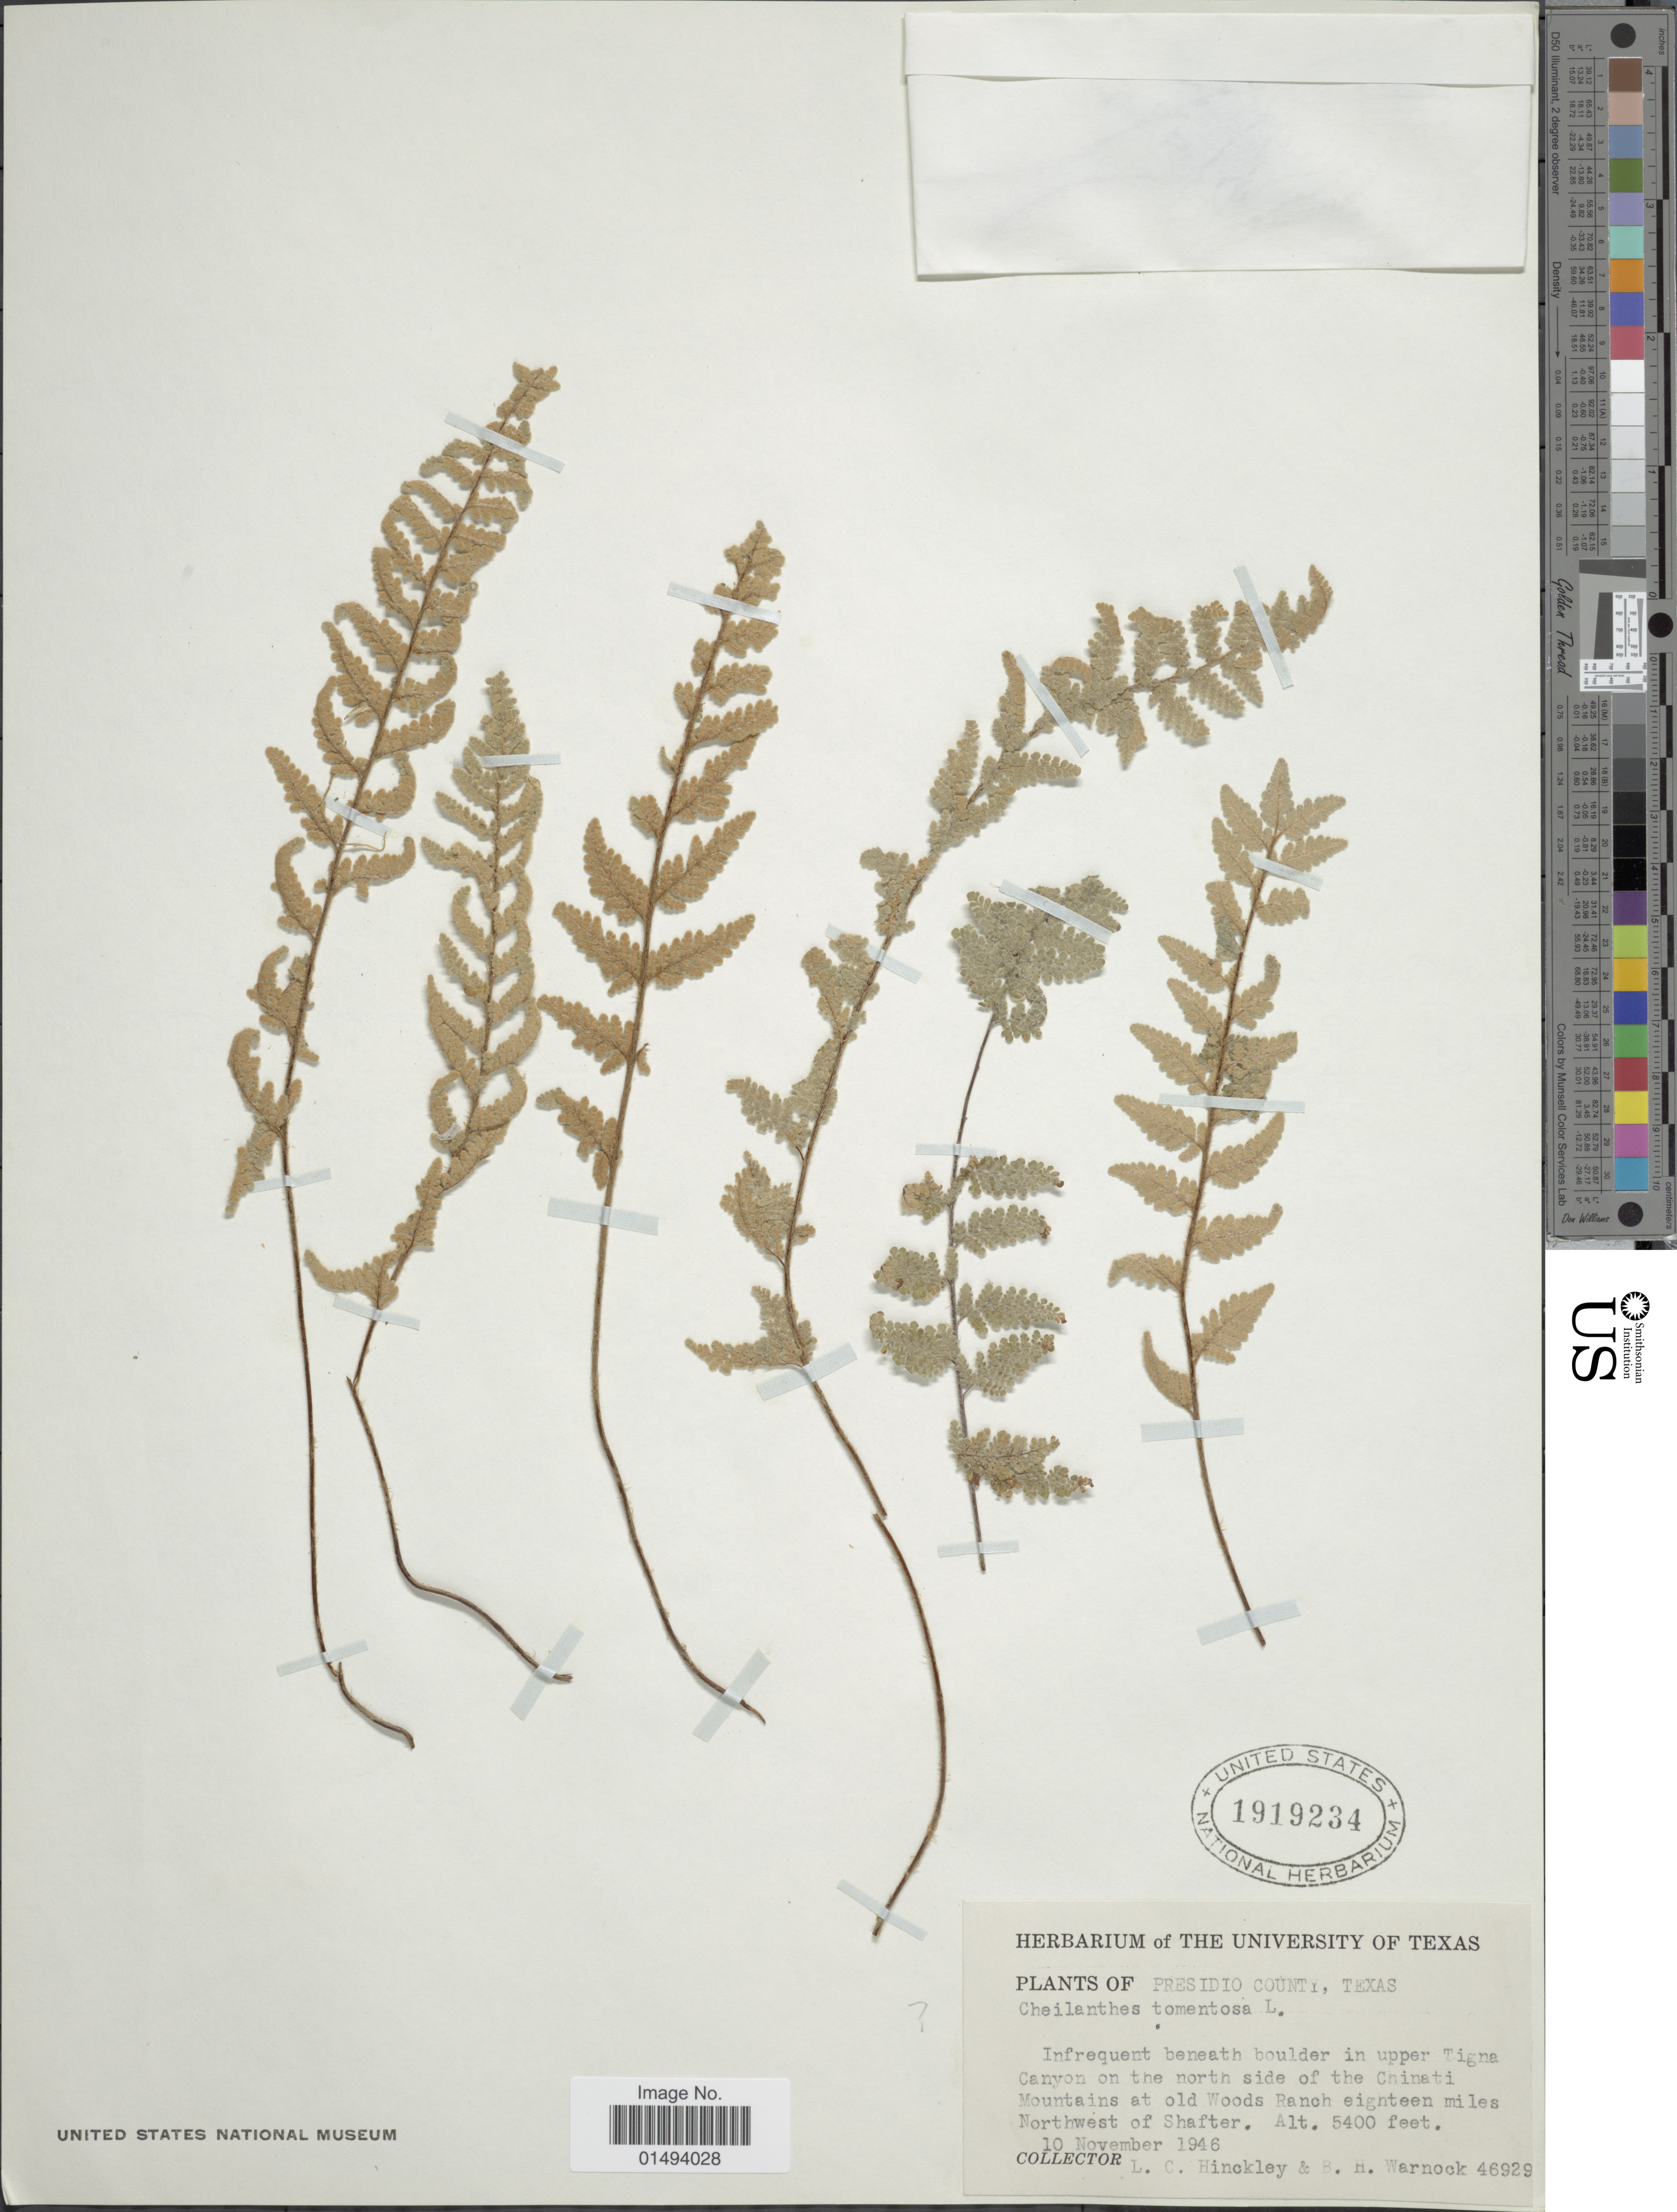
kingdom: Plantae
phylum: Tracheophyta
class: Polypodiopsida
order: Polypodiales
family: Pteridaceae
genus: Myriopteris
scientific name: Myriopteris rufa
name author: Fée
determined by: Grusz, A.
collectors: L. Hinckley & B. H. Warnock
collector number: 46929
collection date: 1946-11-10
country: United States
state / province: Texas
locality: Presidio County Texas, Infrequent beneath boulder in upper Tigna Canyon on the north side of the Chinati Mountains at old Woods Ranch eighteen miles Northwest of Shafter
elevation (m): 1646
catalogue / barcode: US 1919234